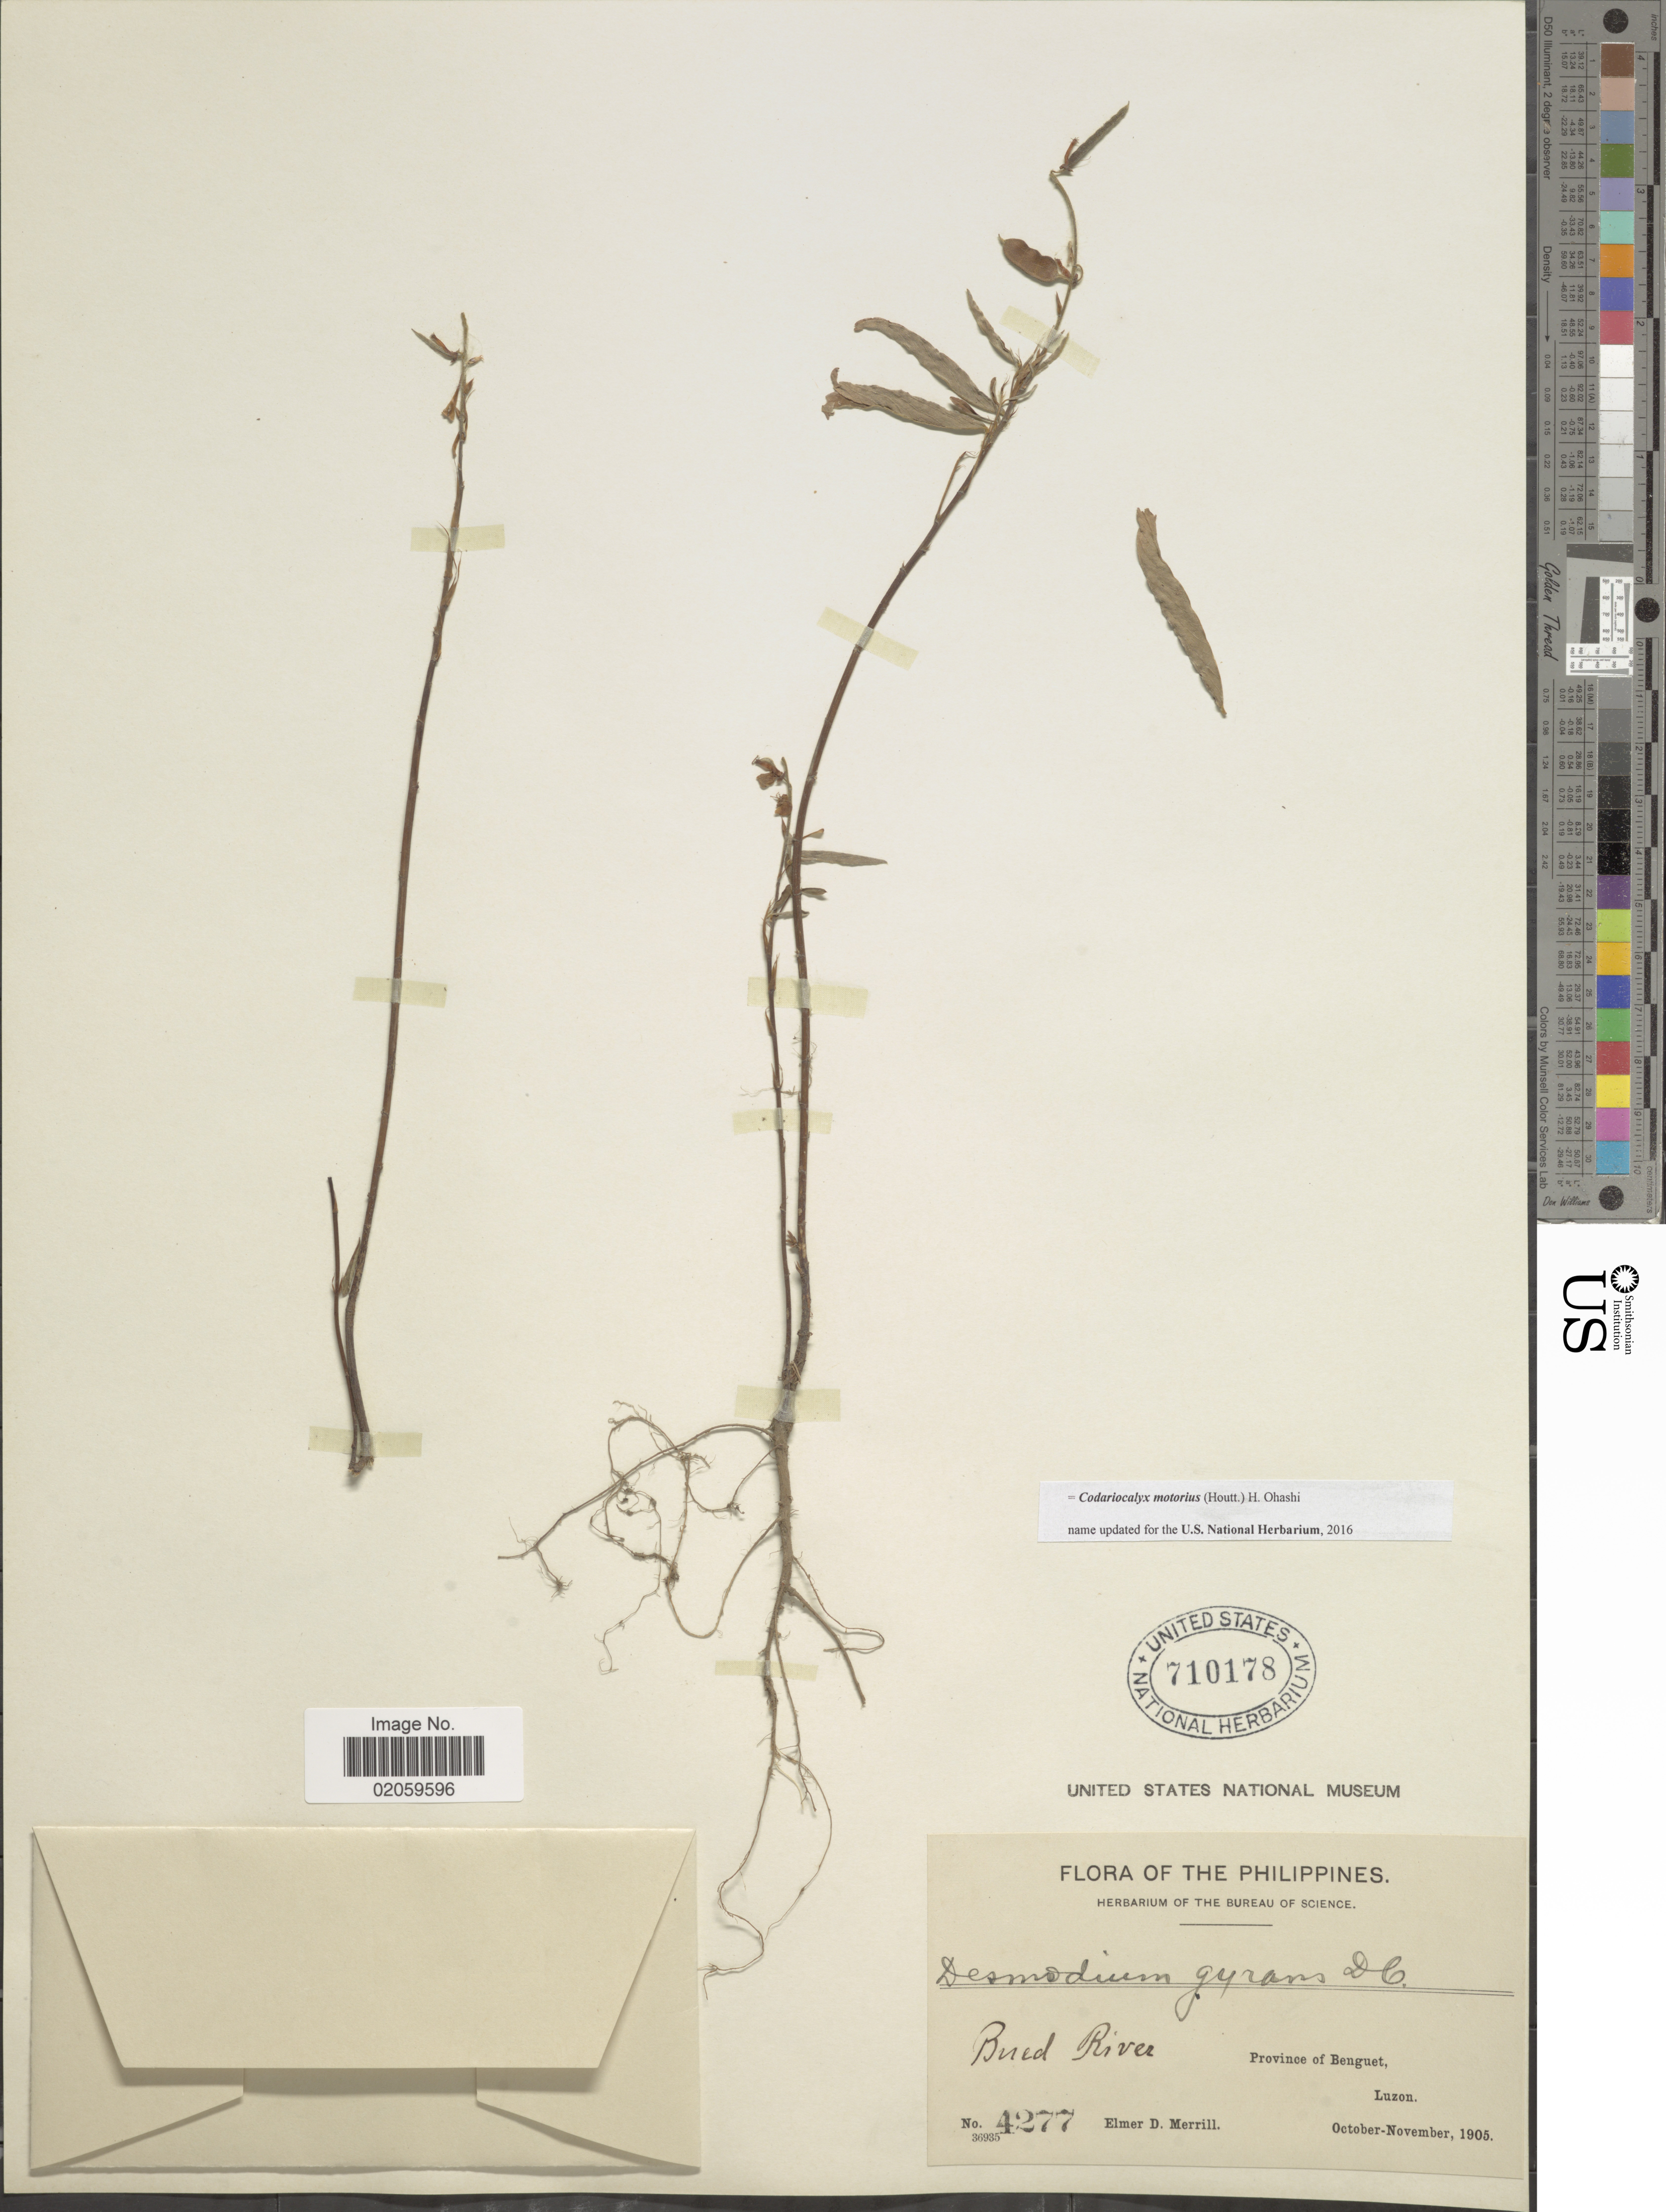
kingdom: Plantae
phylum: Tracheophyta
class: Magnoliopsida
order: Fabales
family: Fabaceae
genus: Codariocalyx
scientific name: Codariocalyx motorius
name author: (Houtt.) H. Ohashi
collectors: E. D. Merrill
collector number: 4277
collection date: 1905-10/1905-11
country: Philippines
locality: Bued River, Province of Benguet, Luzon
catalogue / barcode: US 710178